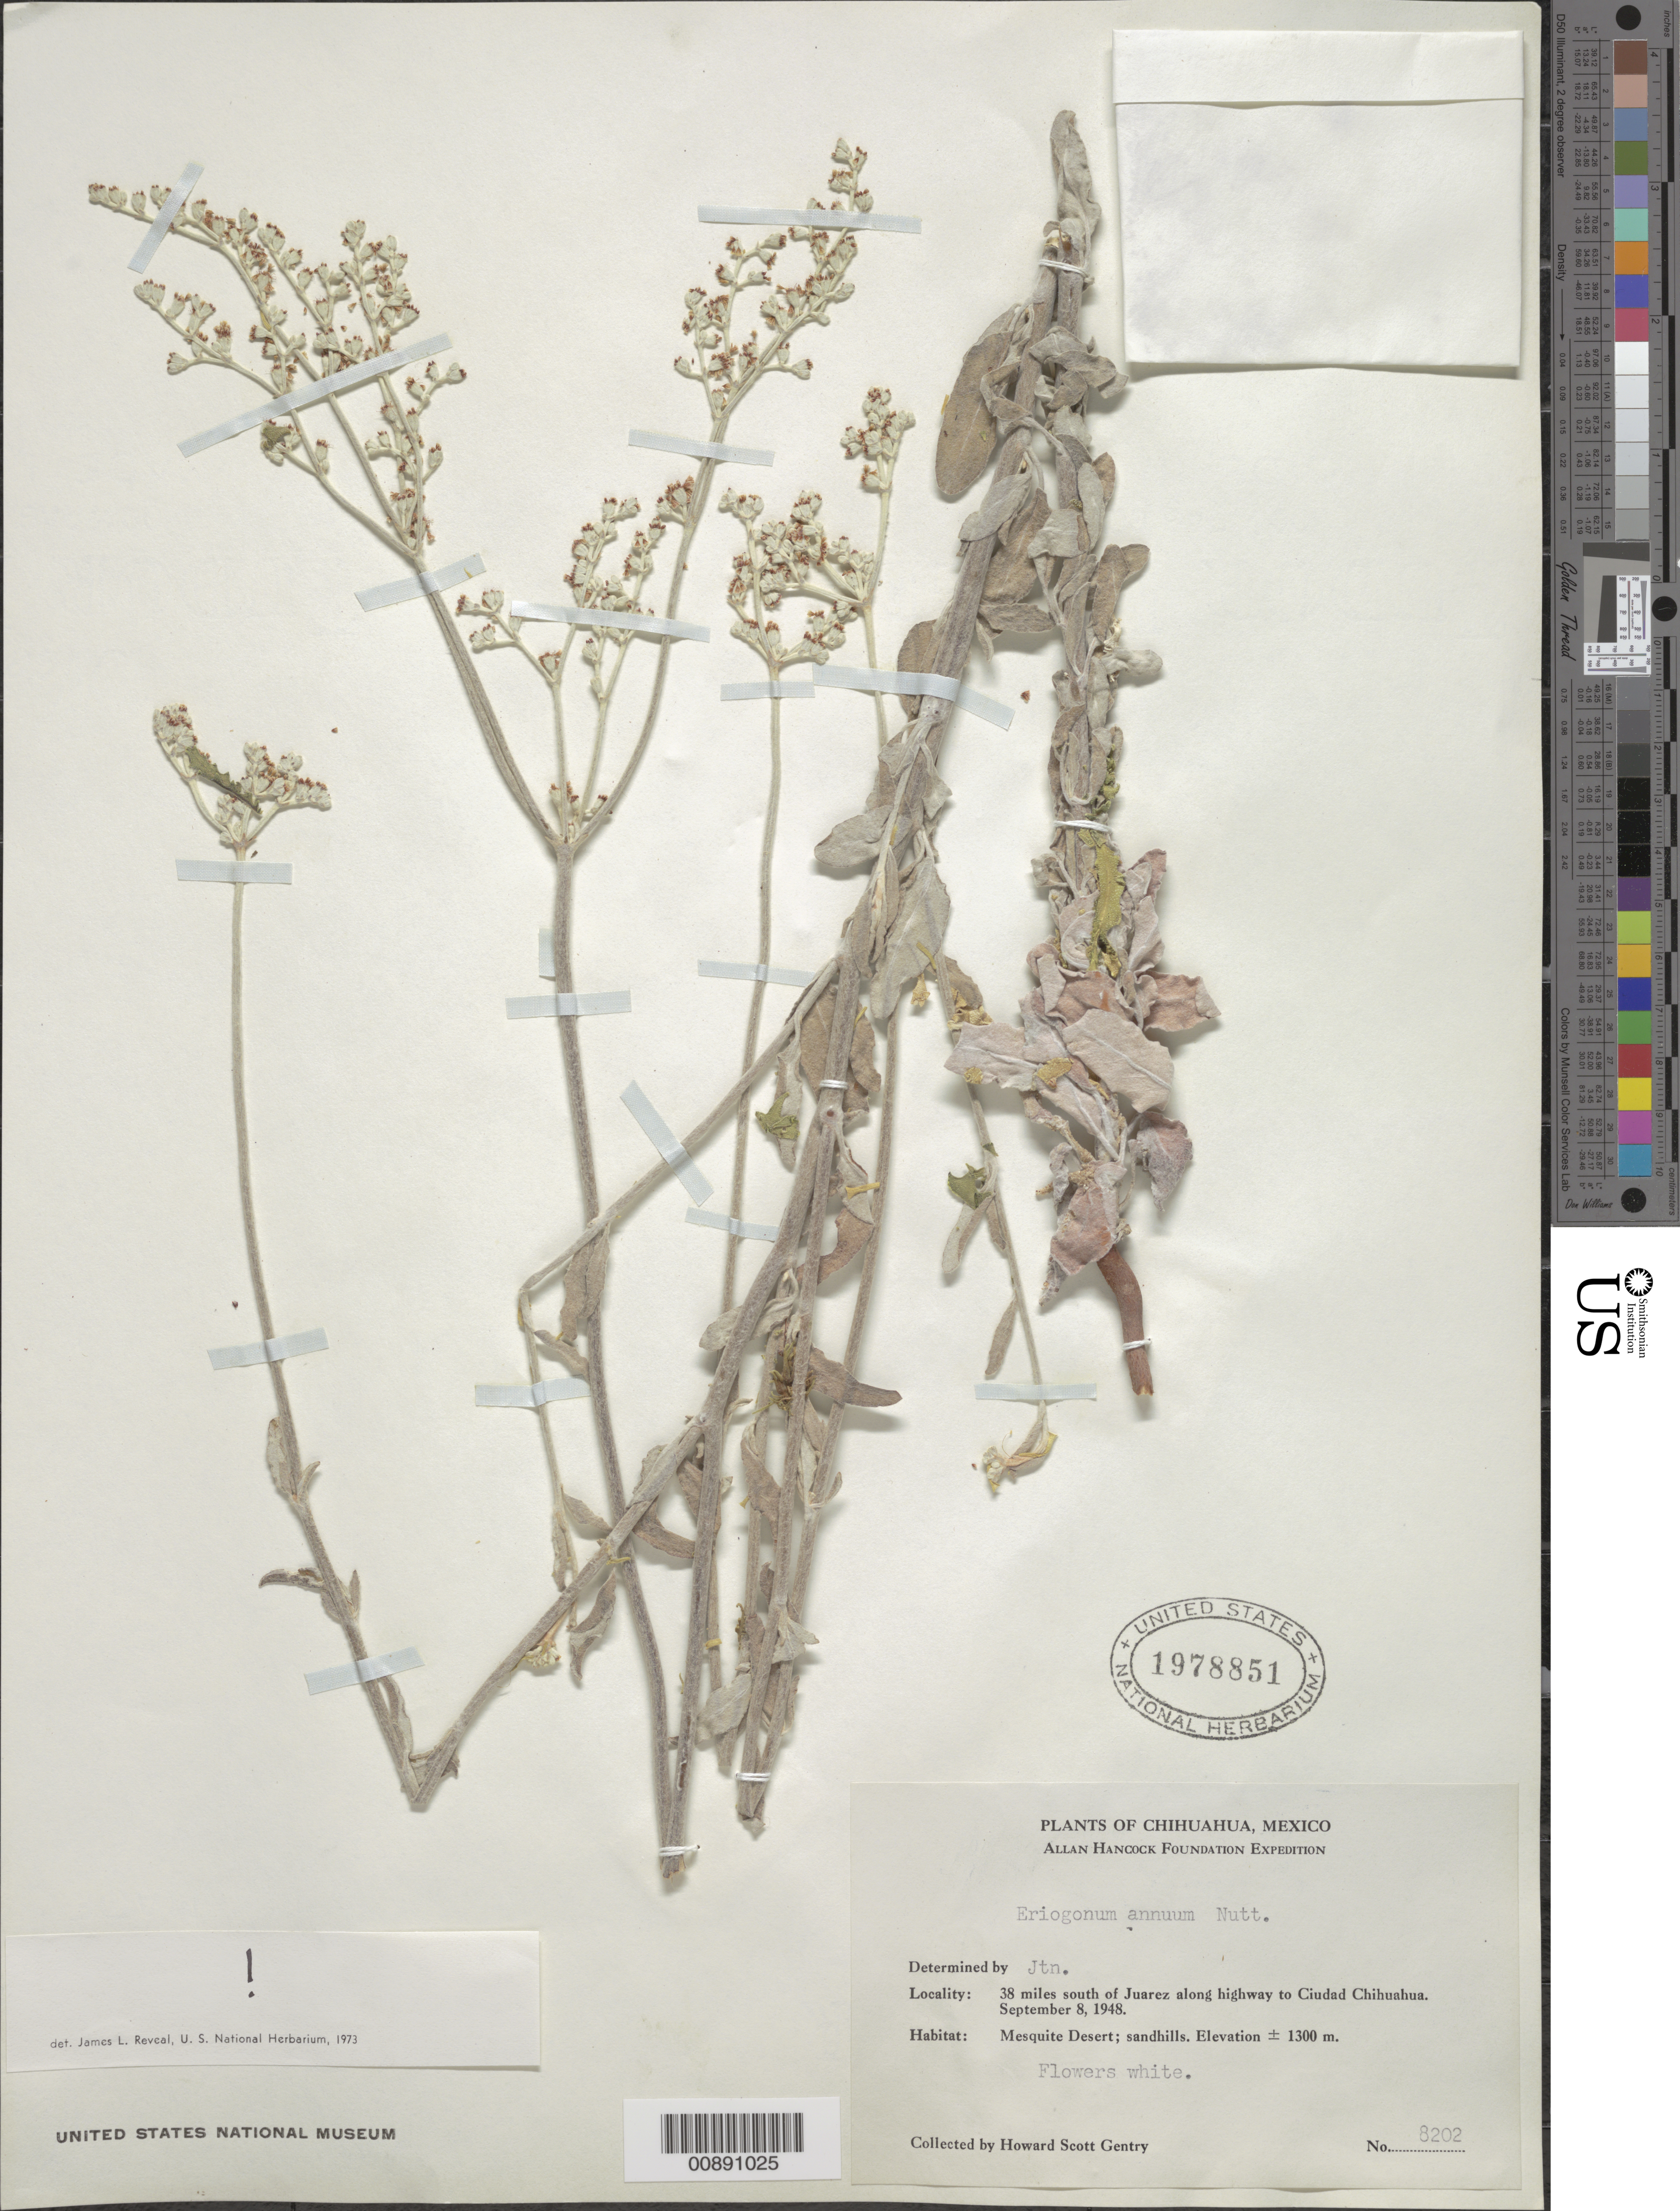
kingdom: Plantae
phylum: Tracheophyta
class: Magnoliopsida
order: Caryophyllales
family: Polygonaceae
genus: Eriogonum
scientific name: Eriogonum annuum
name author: Nutt.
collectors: H. S. Gentry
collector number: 8202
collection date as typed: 08 Sep 1948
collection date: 1948-09-08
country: Mexico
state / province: Chihuahua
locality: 38 miles south of Juárez along highway to Ciudad Chihuahua.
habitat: Mesquite Desert; sandhills.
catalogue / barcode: US 1978851